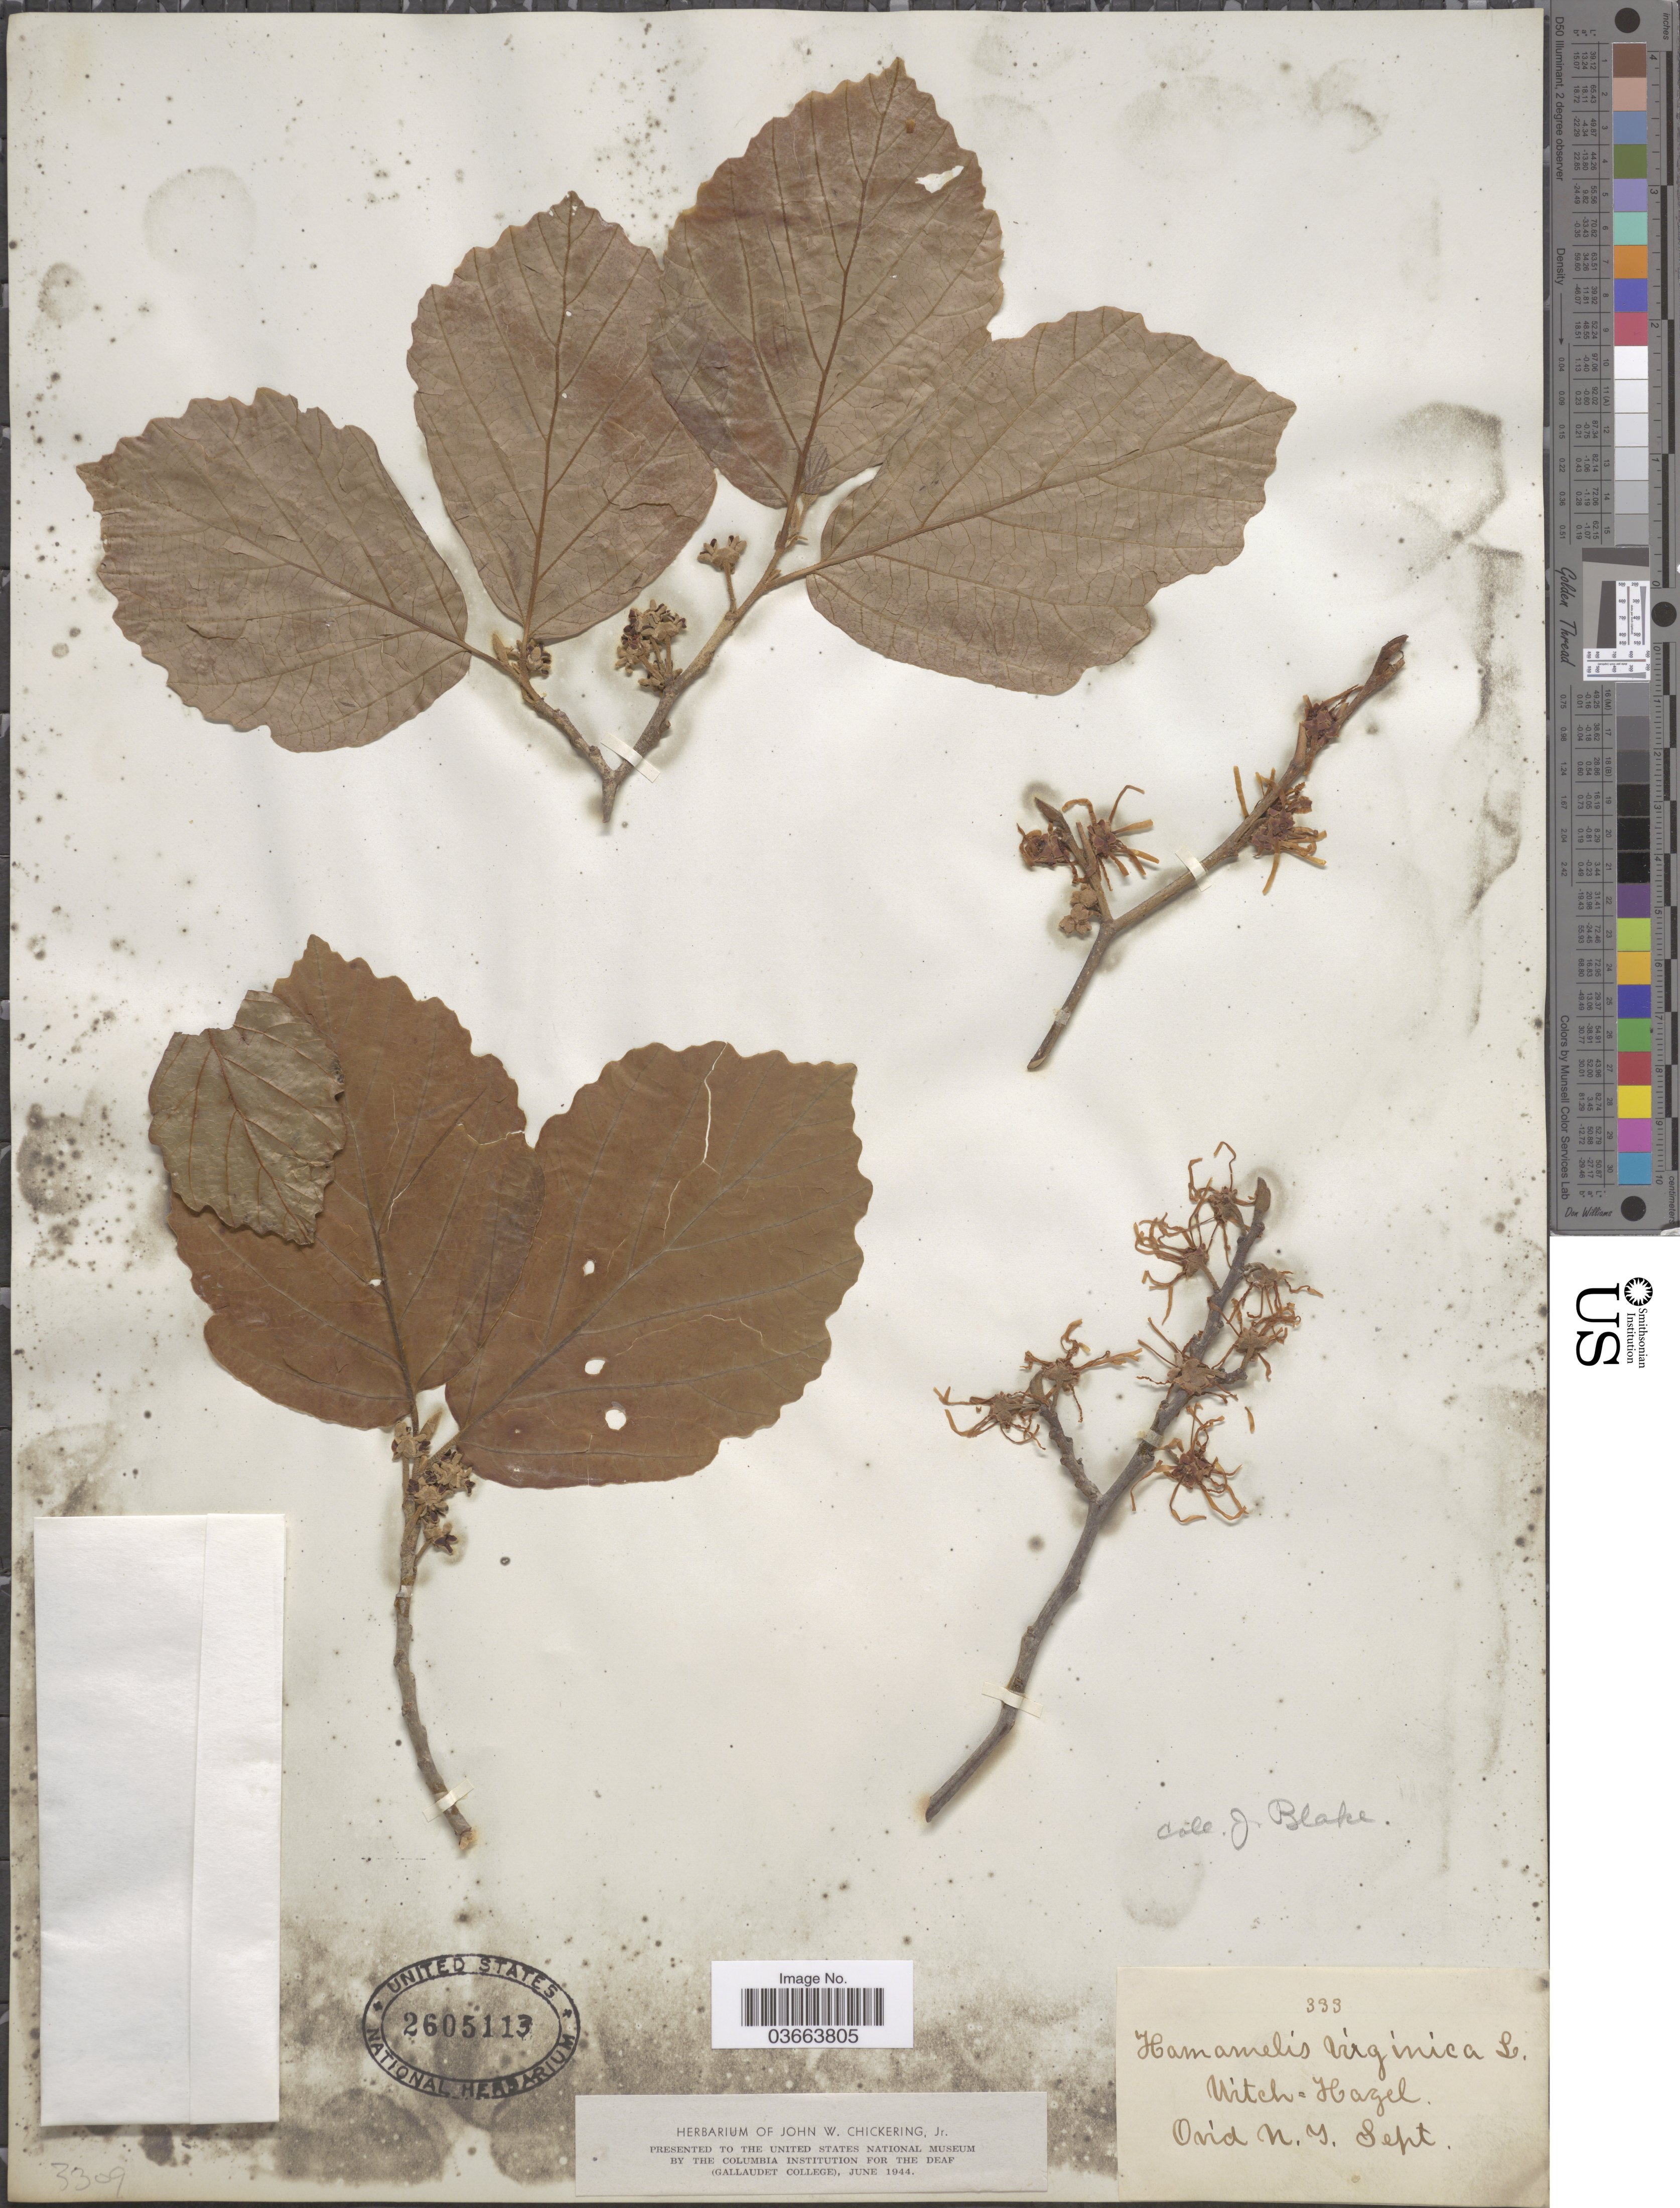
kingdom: Plantae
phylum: Tracheophyta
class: Magnoliopsida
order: Saxifragales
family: Hamamelidaceae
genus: Hamamelis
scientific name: Hamamelis virginiana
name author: L.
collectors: J. Blake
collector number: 333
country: United States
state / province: New York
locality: Ovid.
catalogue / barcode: US 2605113